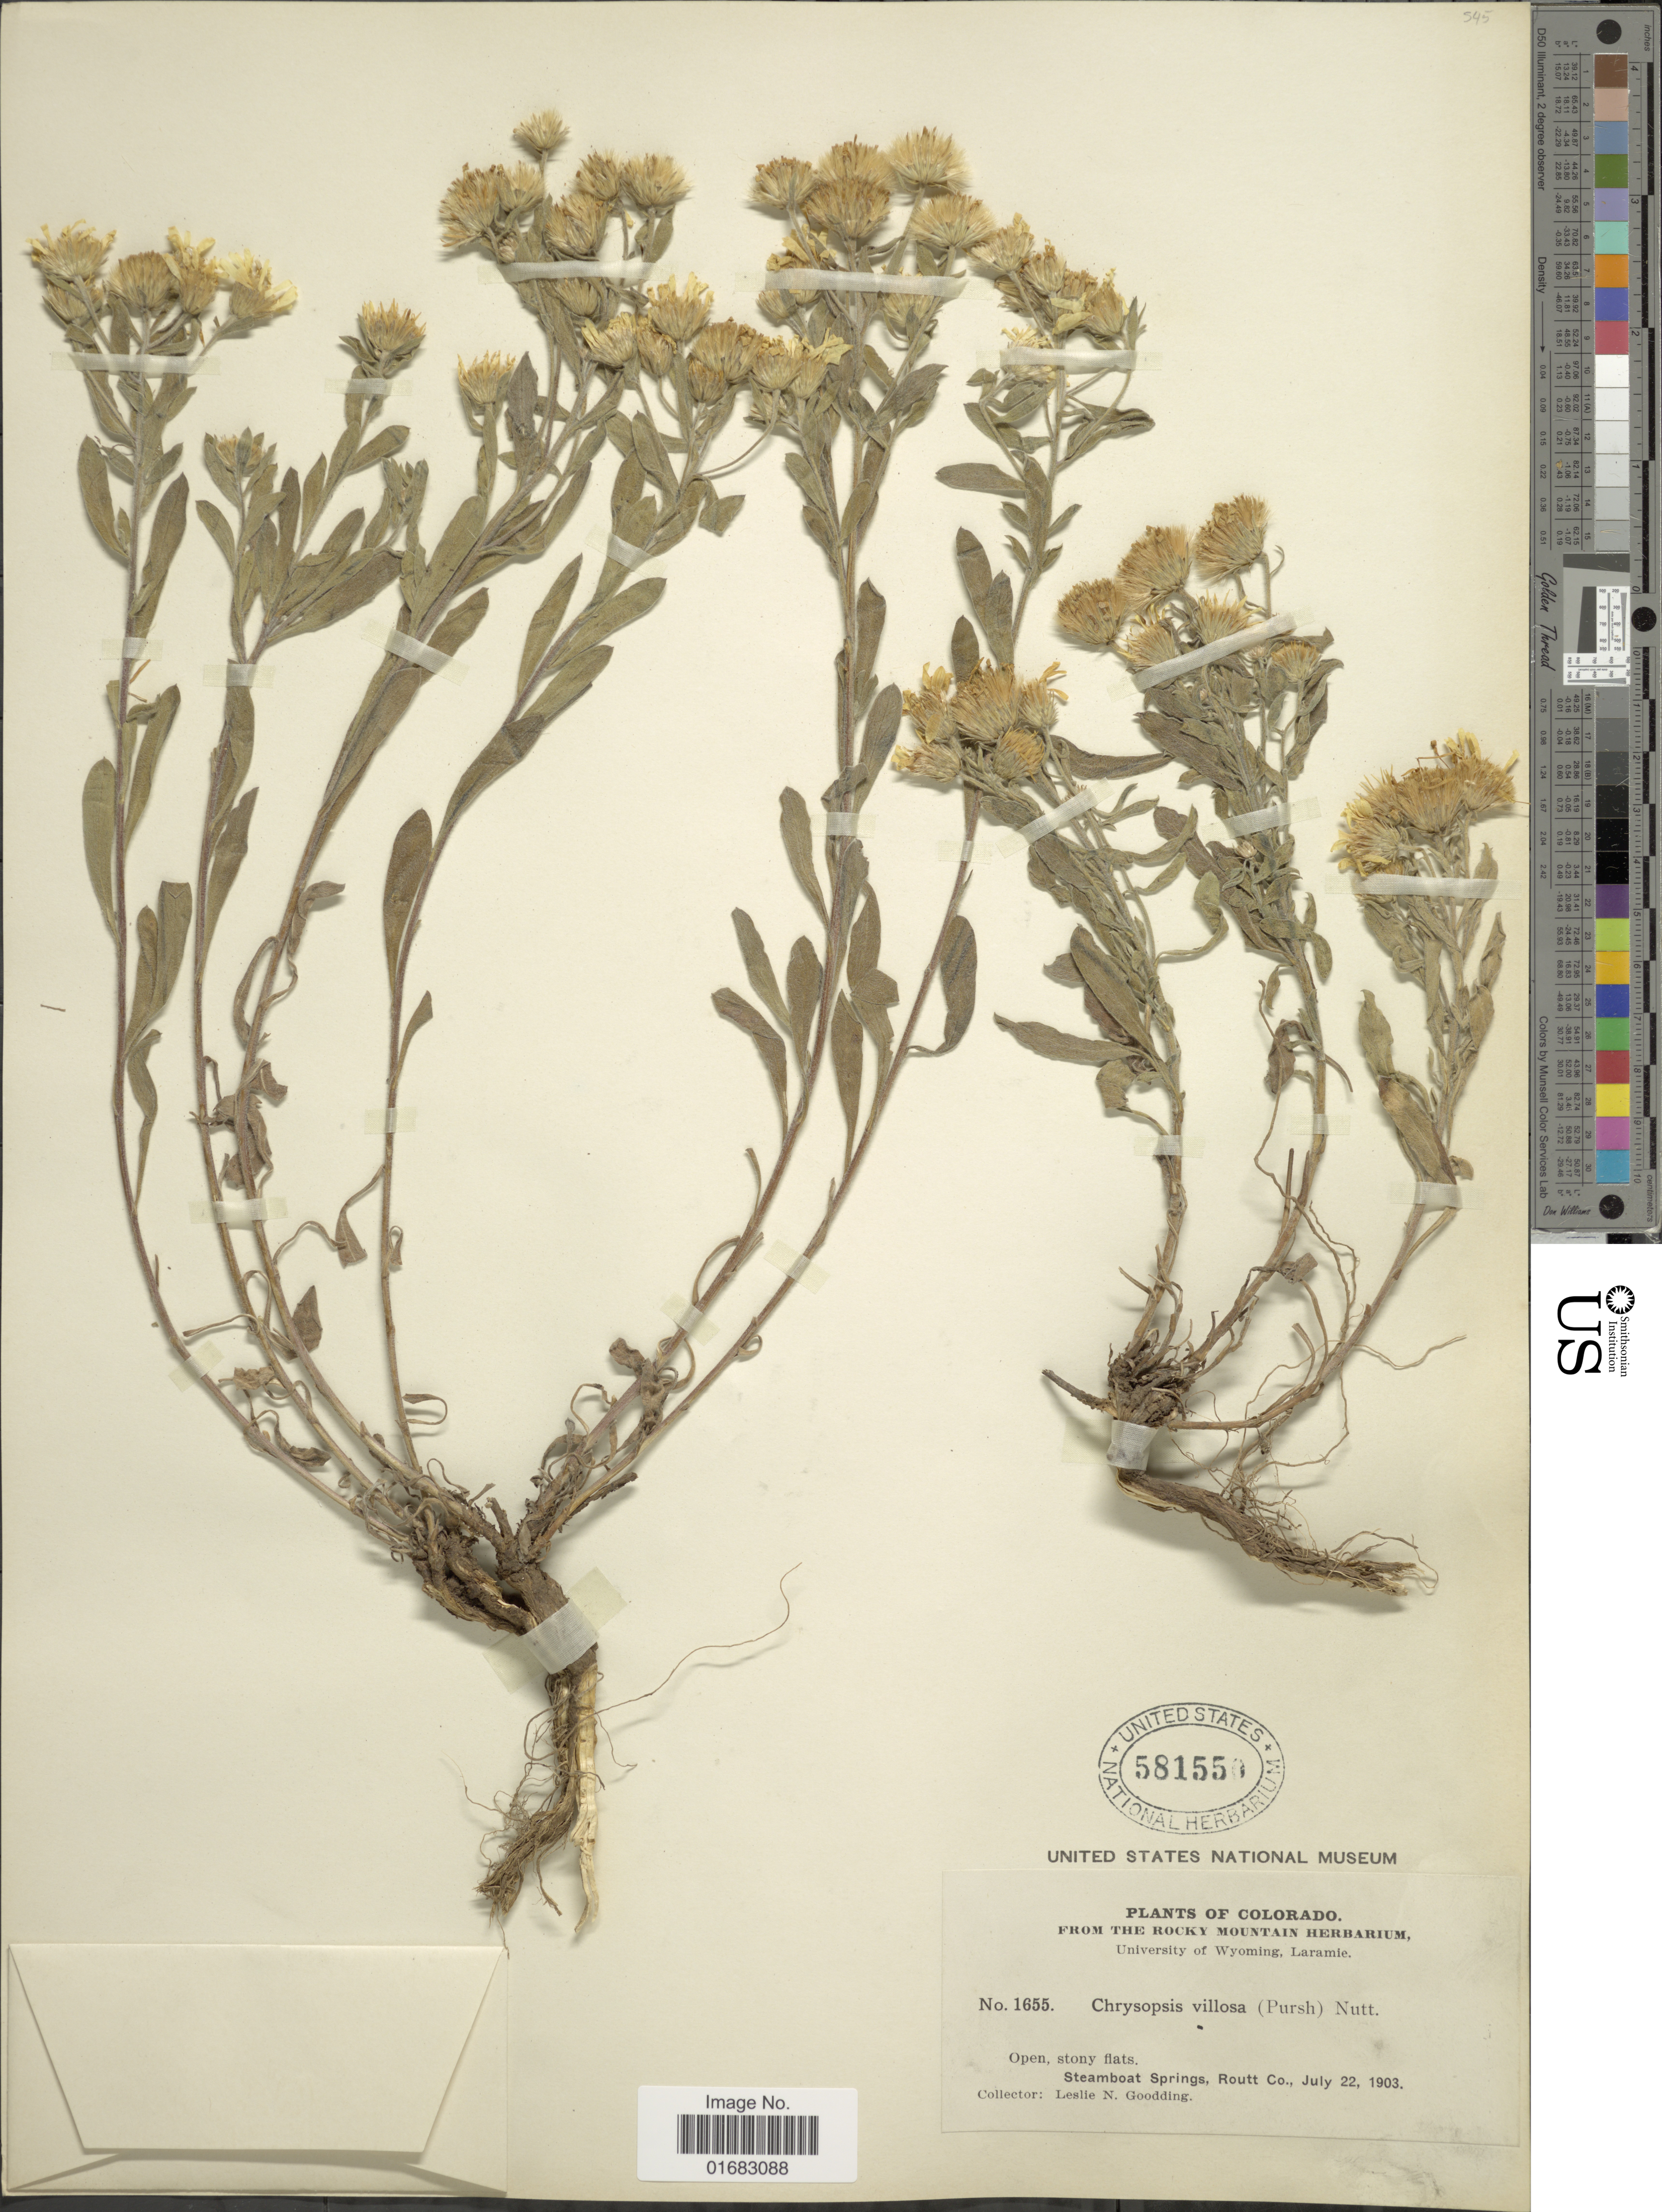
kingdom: Plantae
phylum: Tracheophyta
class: Magnoliopsida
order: Asterales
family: Asteraceae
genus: Heterotheca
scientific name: Heterotheca villosa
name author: (Pursh) Shinners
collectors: L. N. Goodding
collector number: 1655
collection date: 1903-07-22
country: United States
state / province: Colorado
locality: Colorado. Steamboar Springs, Routt Co.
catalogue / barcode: US 581550